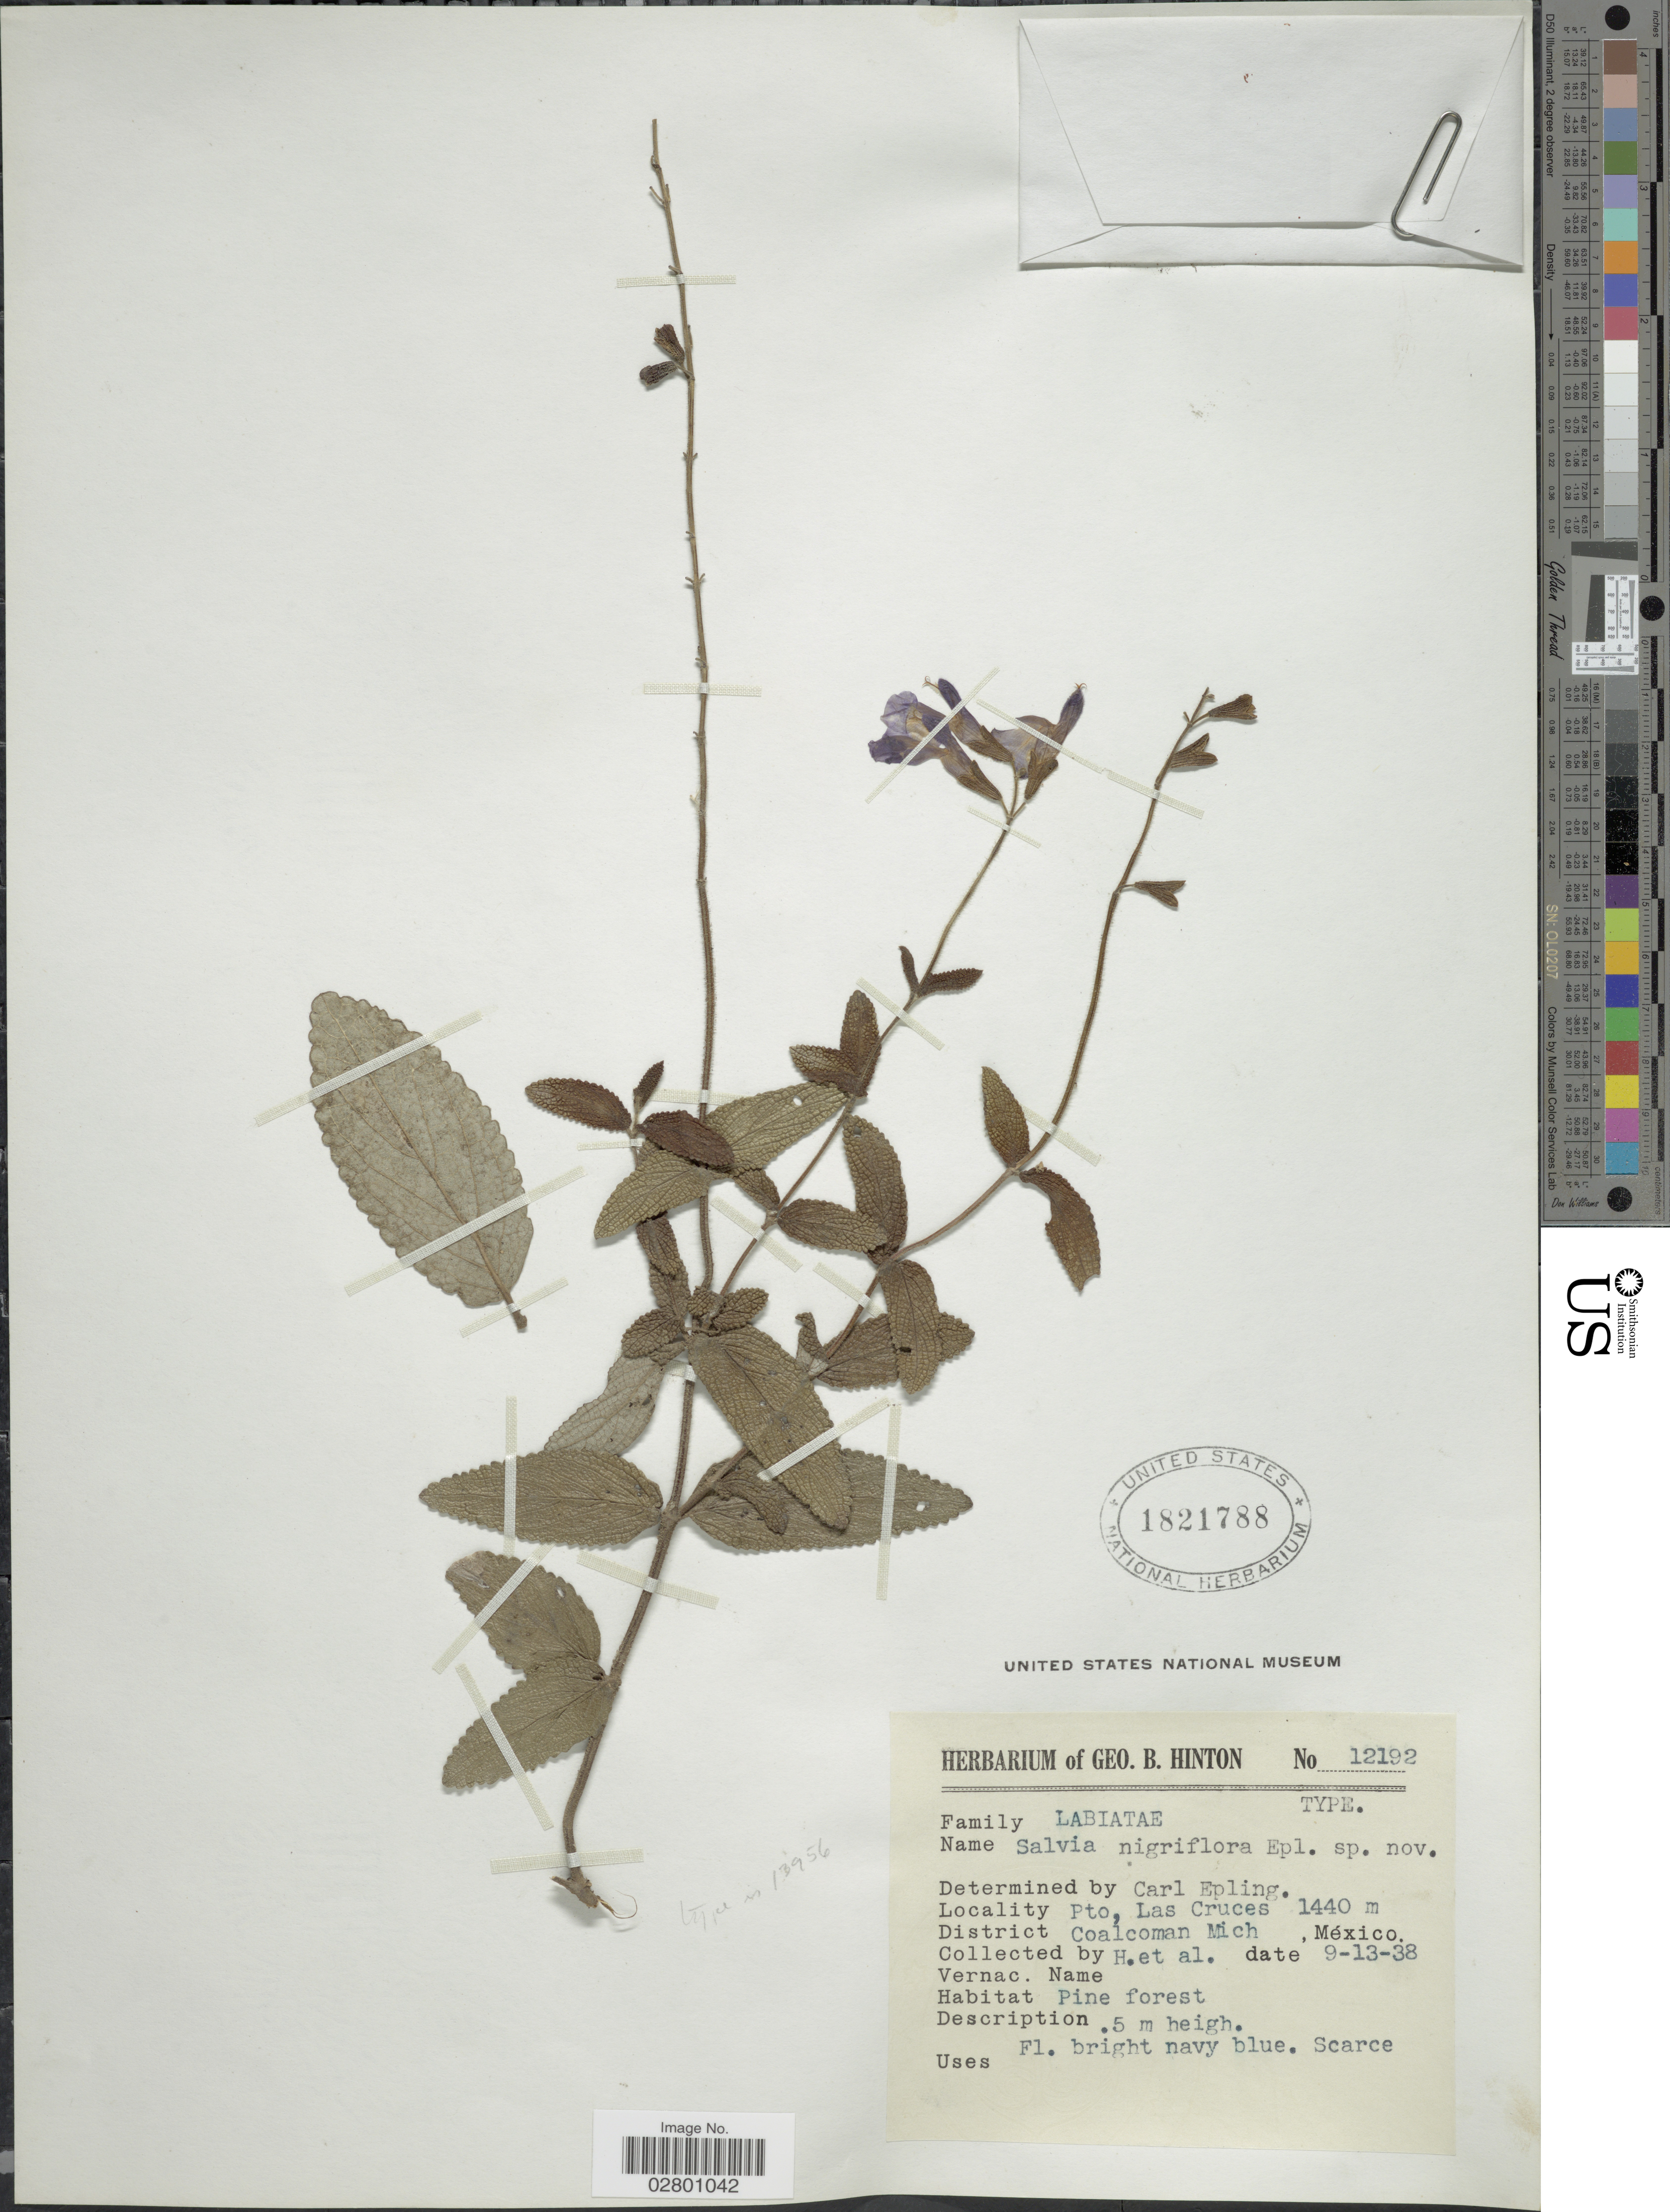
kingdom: Plantae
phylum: Tracheophyta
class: Magnoliopsida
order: Lamiales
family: Lamiaceae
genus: Salvia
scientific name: Salvia dichlamys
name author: Epling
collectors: G. B. Hinton & et al.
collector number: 12192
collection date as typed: Transcribed d/m/y: 13/9/38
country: Mexico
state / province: Michoacán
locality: Pto, Las Cruces, District Coalcoman Mich.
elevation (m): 1440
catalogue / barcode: US 1821788